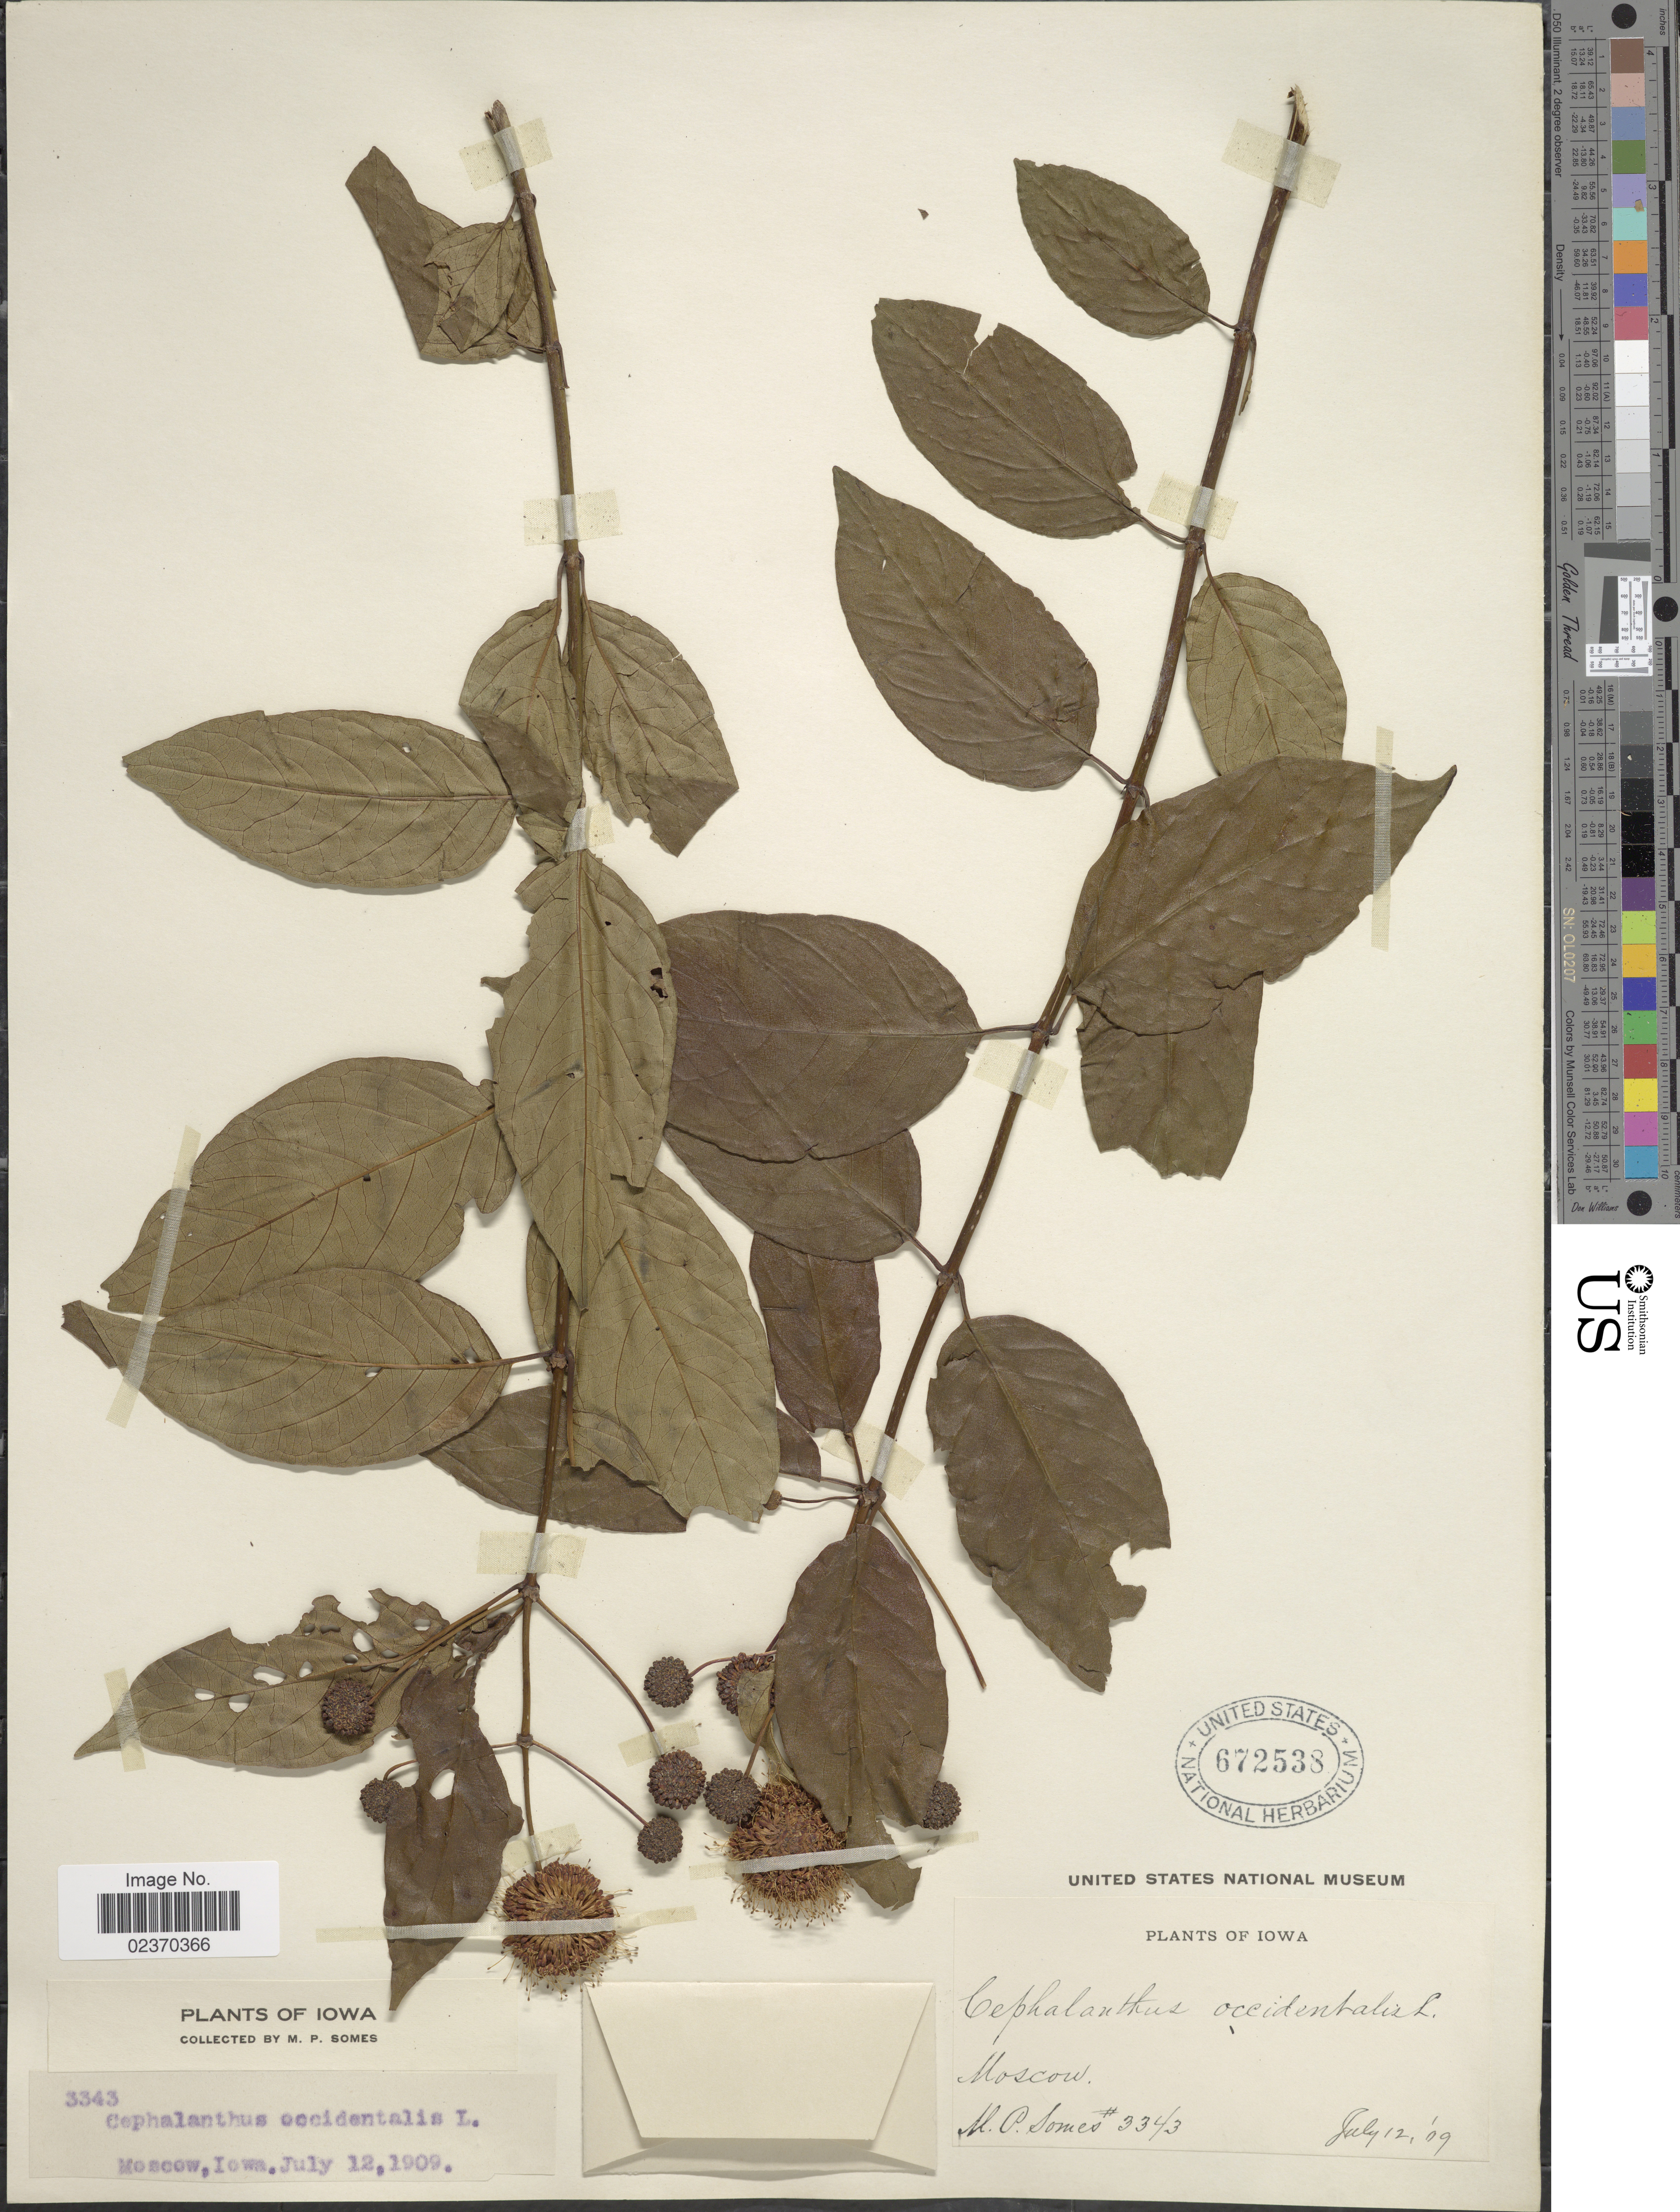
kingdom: Plantae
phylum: Tracheophyta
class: Magnoliopsida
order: Gentianales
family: Rubiaceae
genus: Cephalanthus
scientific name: Cephalanthus occidentalis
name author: L.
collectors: M. Somes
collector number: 3343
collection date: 1909-07-12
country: United States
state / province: Iowa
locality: Moscow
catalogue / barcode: US 672538